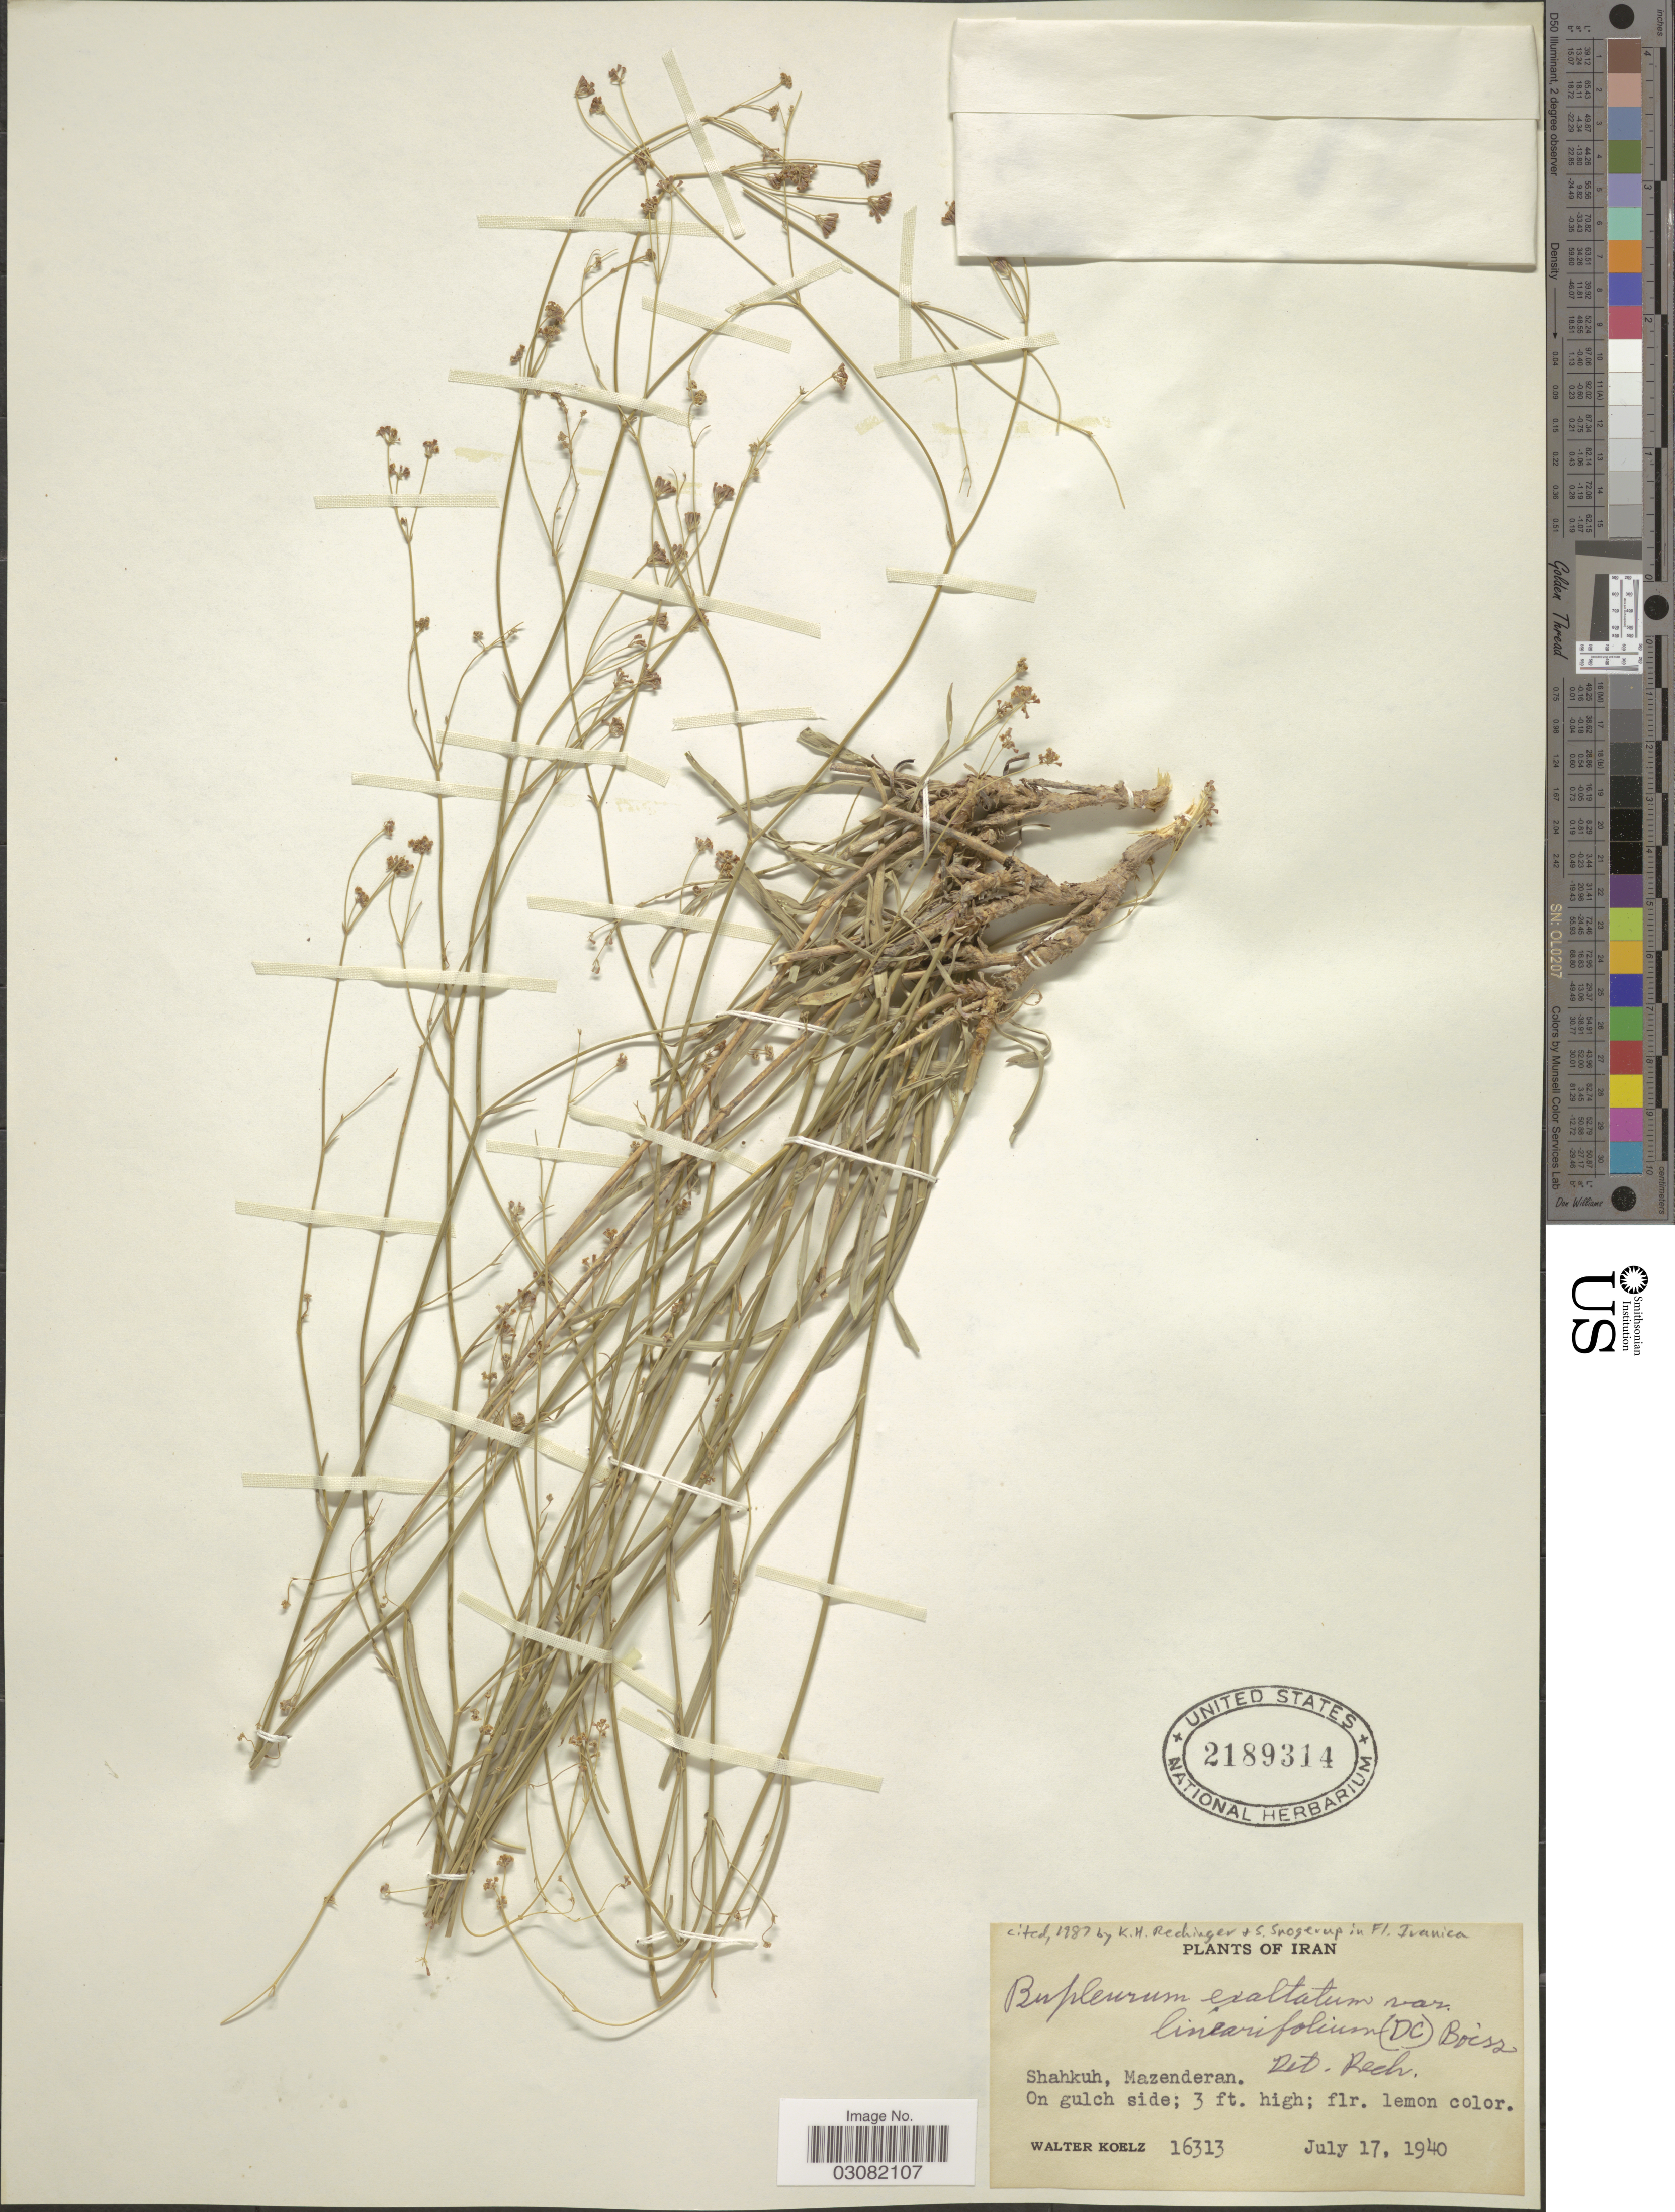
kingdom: Plantae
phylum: Tracheophyta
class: Magnoliopsida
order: Apiales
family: Apiaceae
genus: Bupleurum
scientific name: Bupleurum exaltatum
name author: M. Bieb.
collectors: W. N. Koelz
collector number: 16313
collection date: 1940-07-17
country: Iran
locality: Shahkuh, Mazenderan.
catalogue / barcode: US 2189314